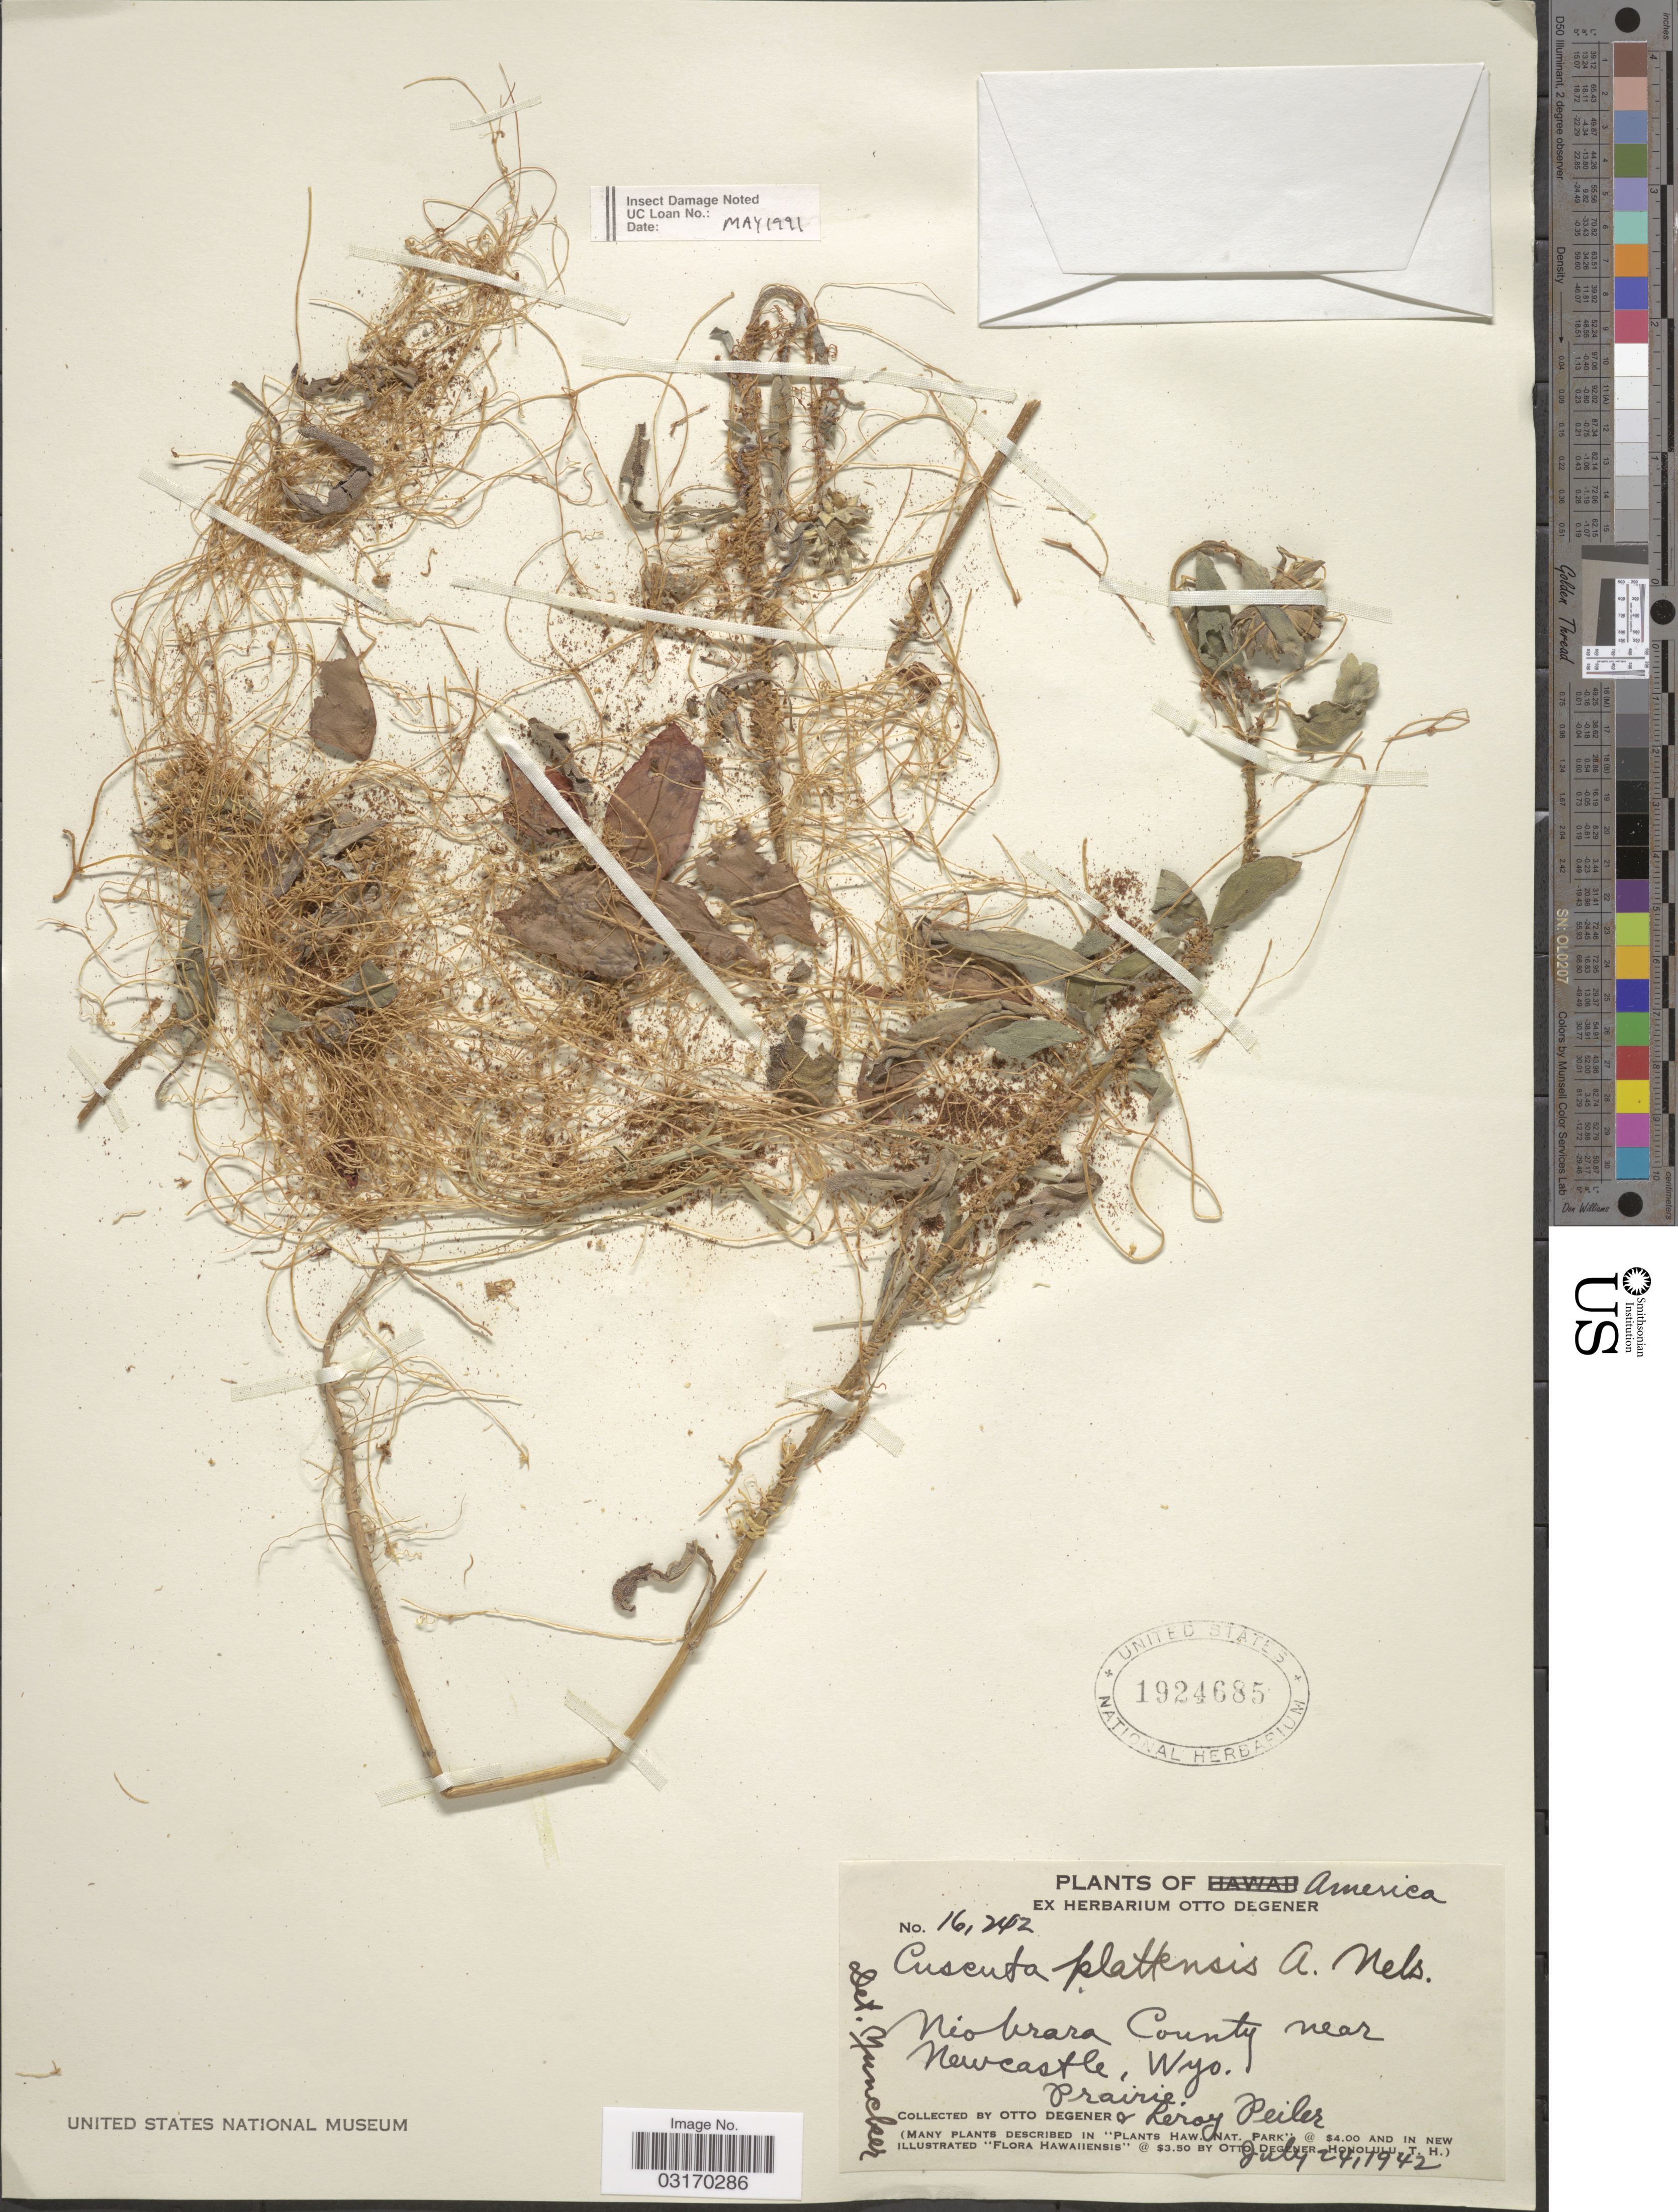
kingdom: Plantae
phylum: Tracheophyta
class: Magnoliopsida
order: Solanales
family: Convolvulaceae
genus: Cuscuta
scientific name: Cuscuta plattensis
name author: A. Nelson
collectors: O. Degener & L. Peiler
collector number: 16242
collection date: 1942-07-24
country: United States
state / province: Wyoming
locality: Niobrara County near Newcastle .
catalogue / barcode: US 1924685